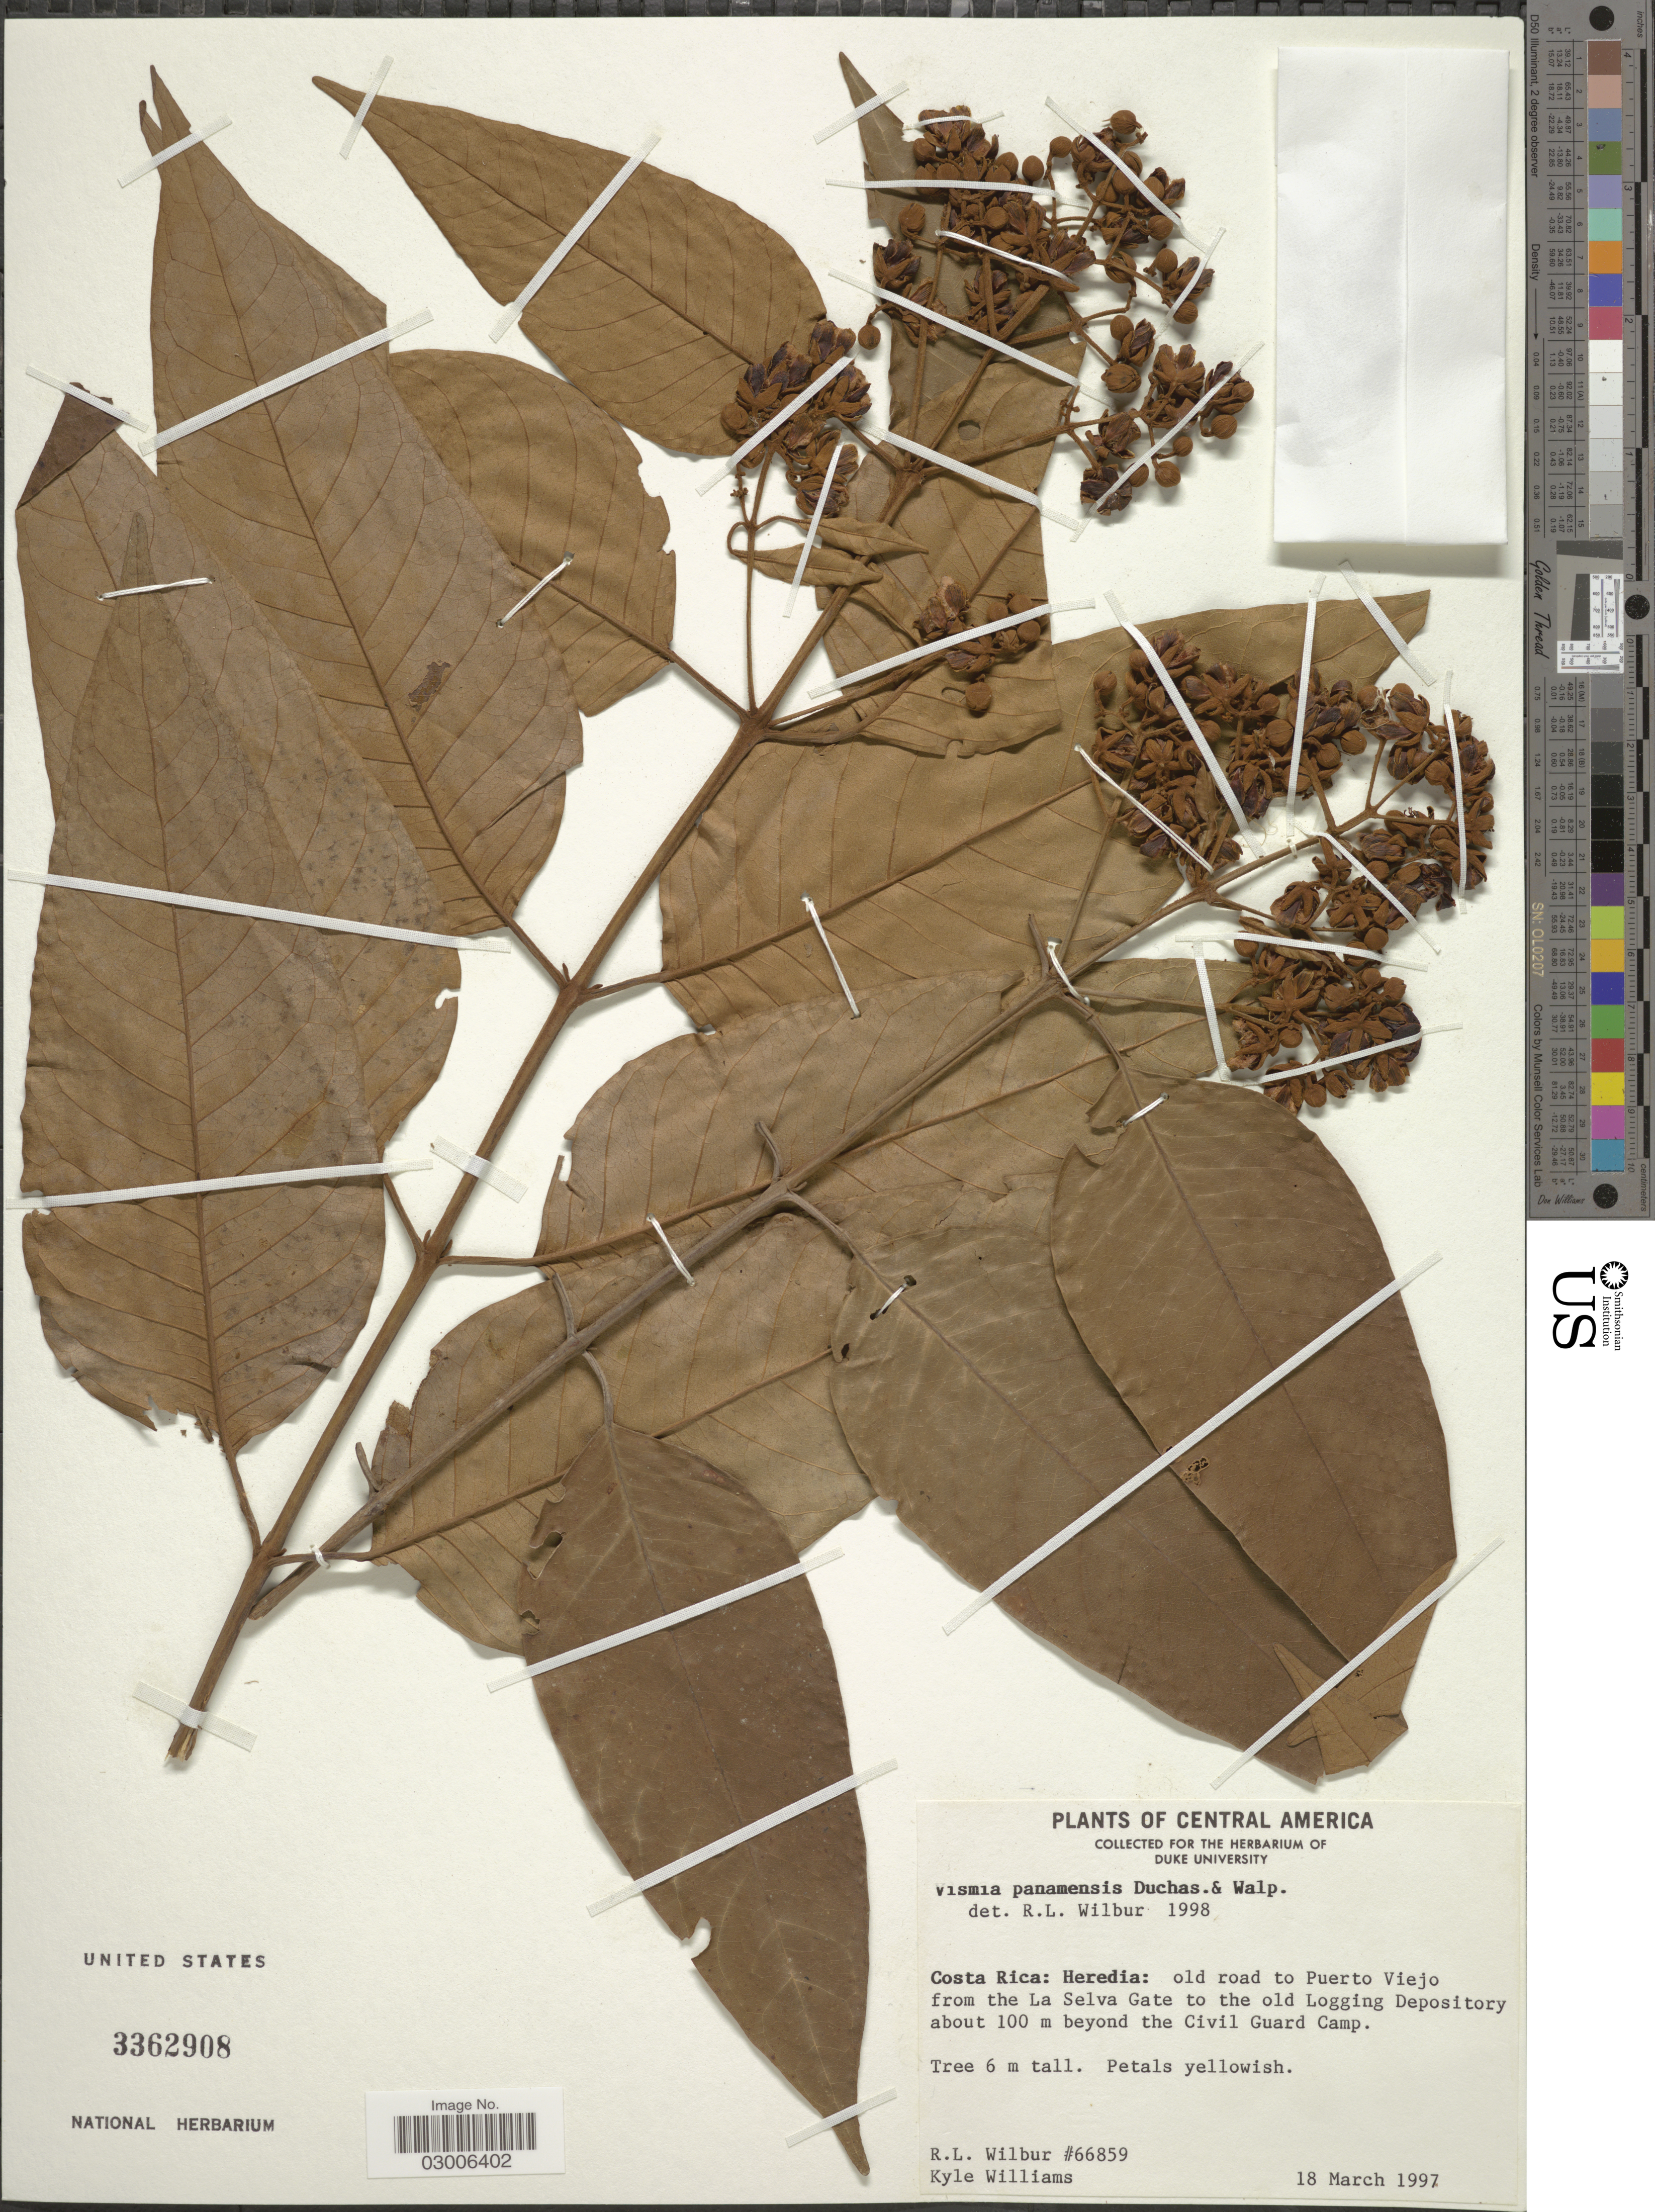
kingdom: Plantae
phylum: Tracheophyta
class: Magnoliopsida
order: Malpighiales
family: Hypericaceae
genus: Vismia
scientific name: Vismia panamensis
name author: Duchass. & Walp.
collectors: R. L. Wilbur & K. J. Williams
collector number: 66859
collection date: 1997-03-18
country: Costa Rica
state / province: Heredia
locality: Old road to Puerto Viejo from the La Selva Gate to the old Logging Depository about 100 m beyond the Civil Guard Camp.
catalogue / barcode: US 3362908